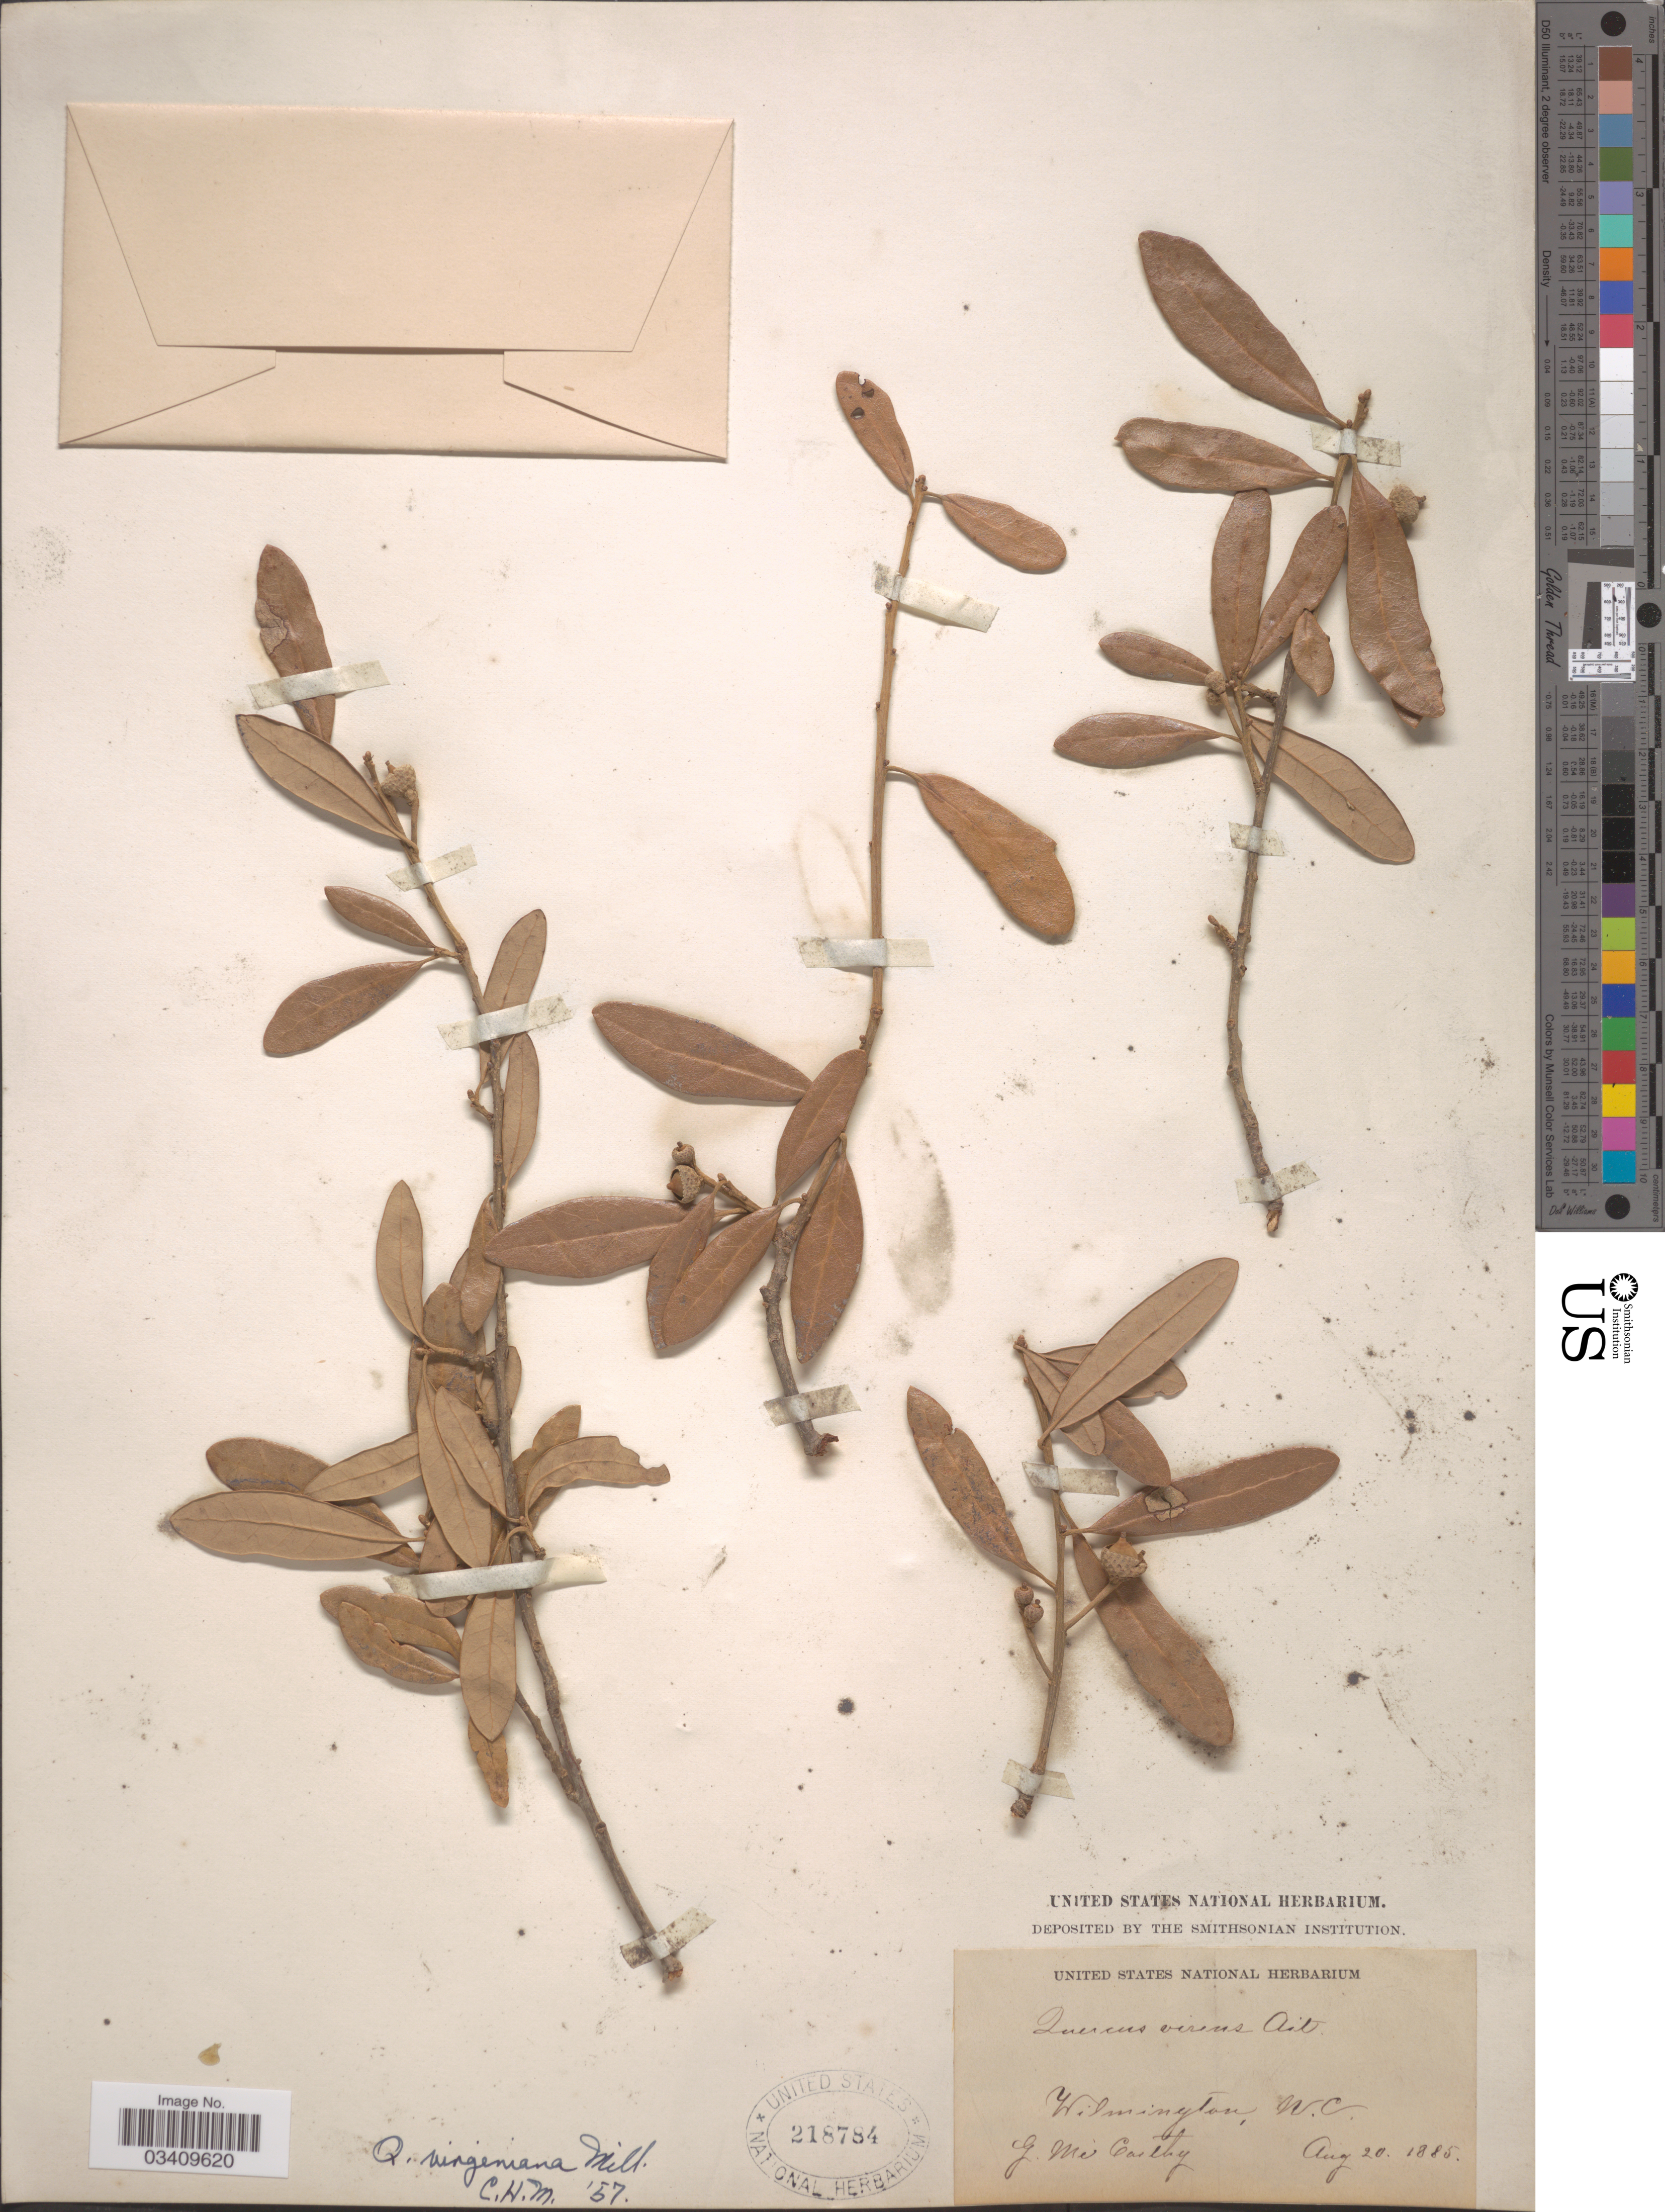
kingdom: Plantae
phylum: Tracheophyta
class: Magnoliopsida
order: Fagales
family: Fagaceae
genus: Quercus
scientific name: Quercus virginiana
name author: Mill.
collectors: G. McCarthy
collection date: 1885-08-20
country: United States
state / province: North Carolina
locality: Wilmington.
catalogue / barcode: US 218784